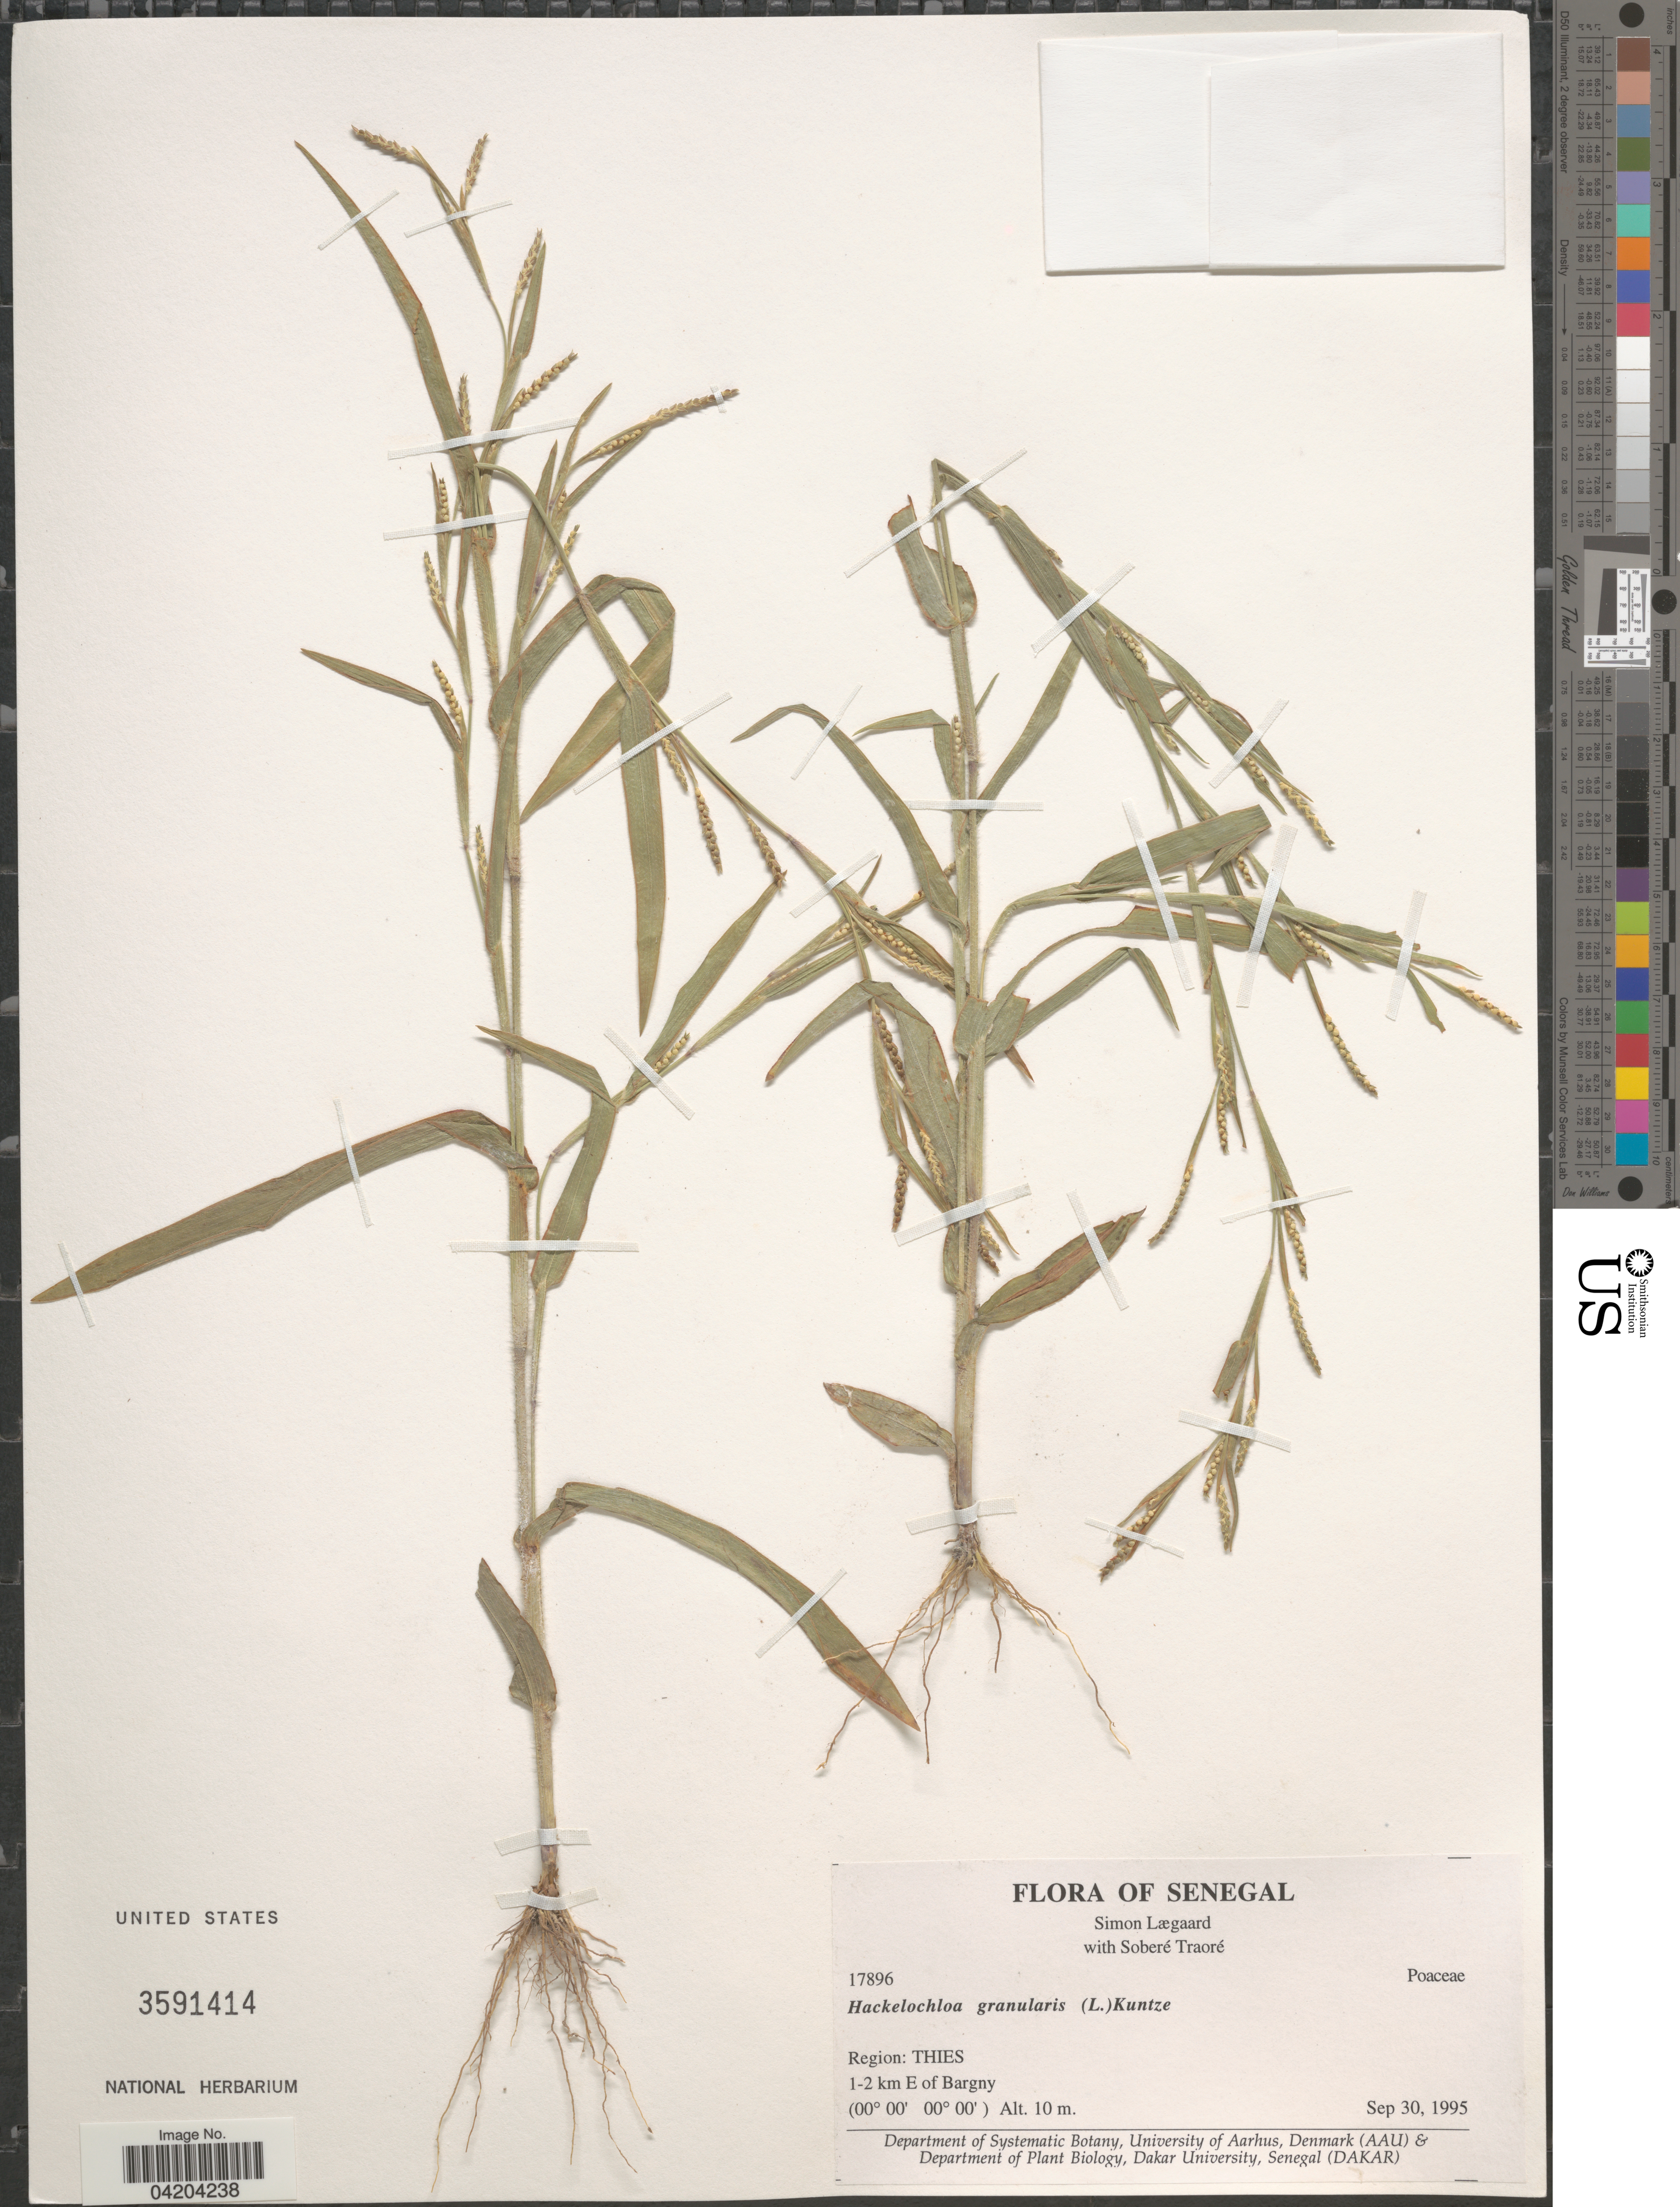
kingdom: Plantae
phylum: Tracheophyta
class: Liliopsida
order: Poales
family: Poaceae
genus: Mnesithea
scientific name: Mnesithea granularis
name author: (L.) de Koning & Sosef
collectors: S. Lægaard & S. Traore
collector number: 17896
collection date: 1995-09-30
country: Senegal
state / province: Thies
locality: Region: Thies. 1-2 km E of Bargny.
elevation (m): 10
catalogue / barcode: US 3591414